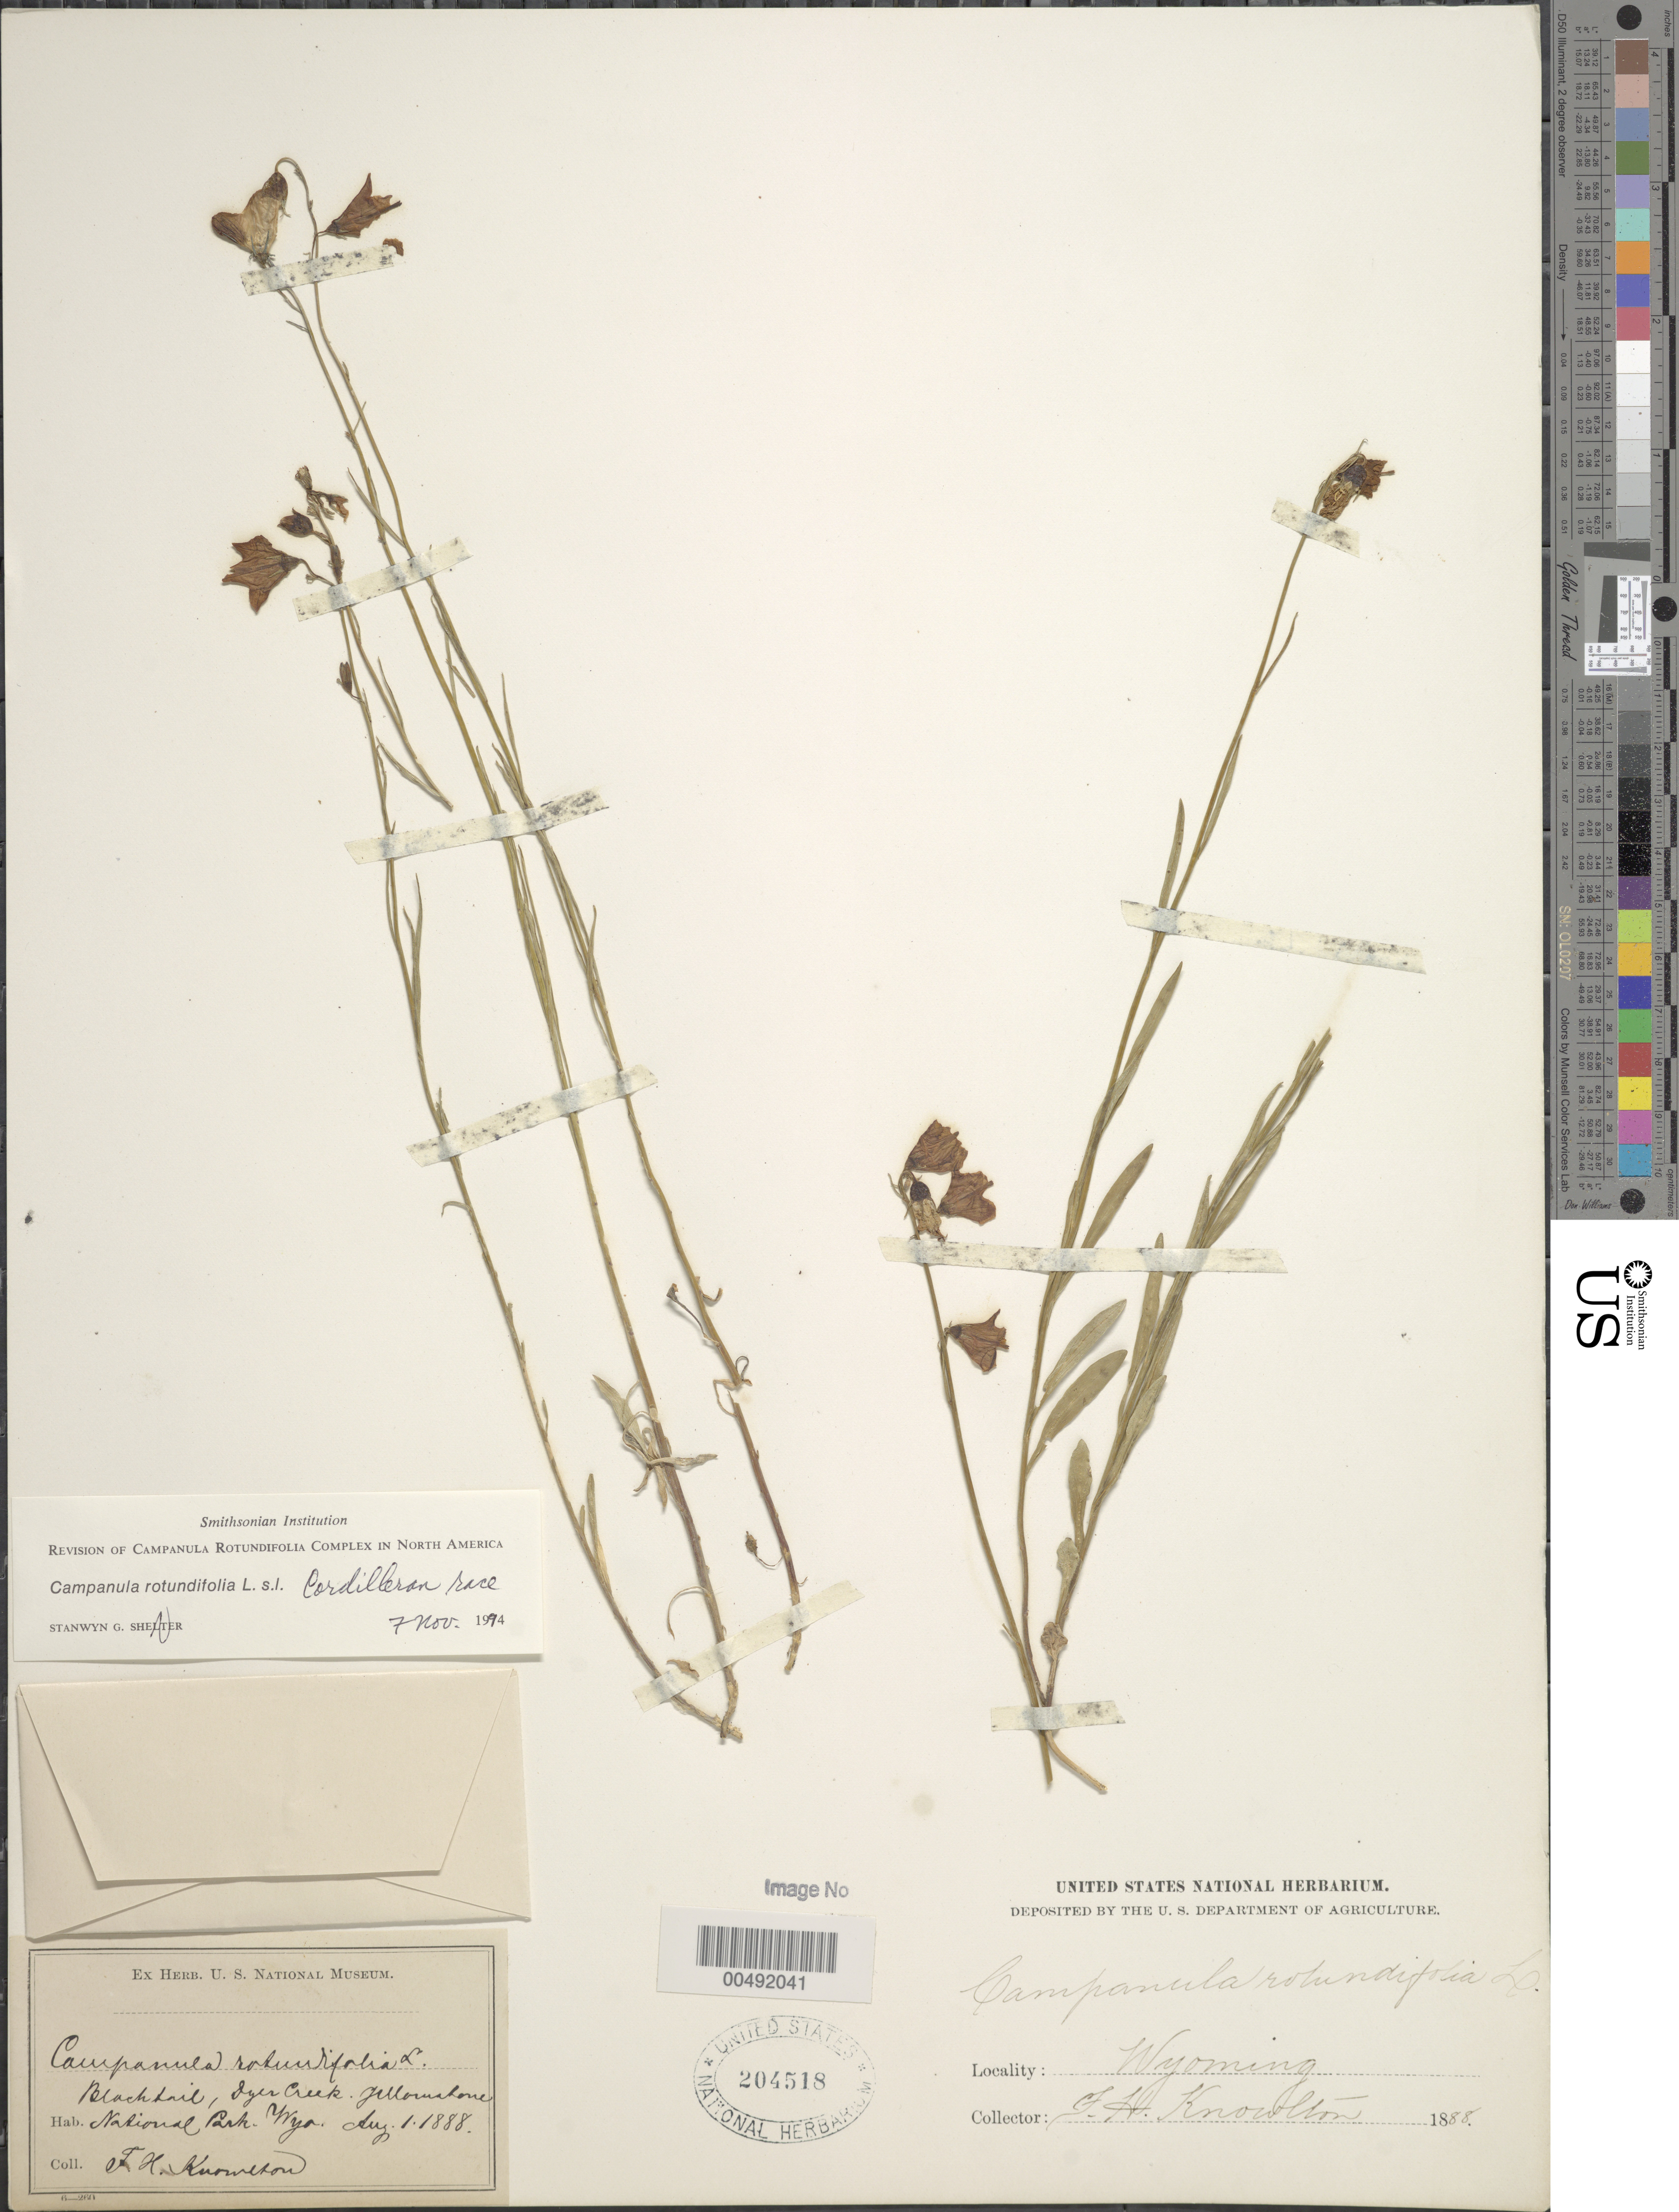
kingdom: Plantae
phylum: Tracheophyta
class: Magnoliopsida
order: Asterales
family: Campanulaceae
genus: Campanula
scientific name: Campanula rotundifolia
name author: L.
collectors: F. H. Knowlton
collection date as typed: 01 Aug 1888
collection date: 1888-08-01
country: United States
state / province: Wyoming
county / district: Park / Teton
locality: Yellowstone National Park, Dyer Creek, Blacktail. [= Blacktail Deer Creek in Park County?]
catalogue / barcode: US 204518